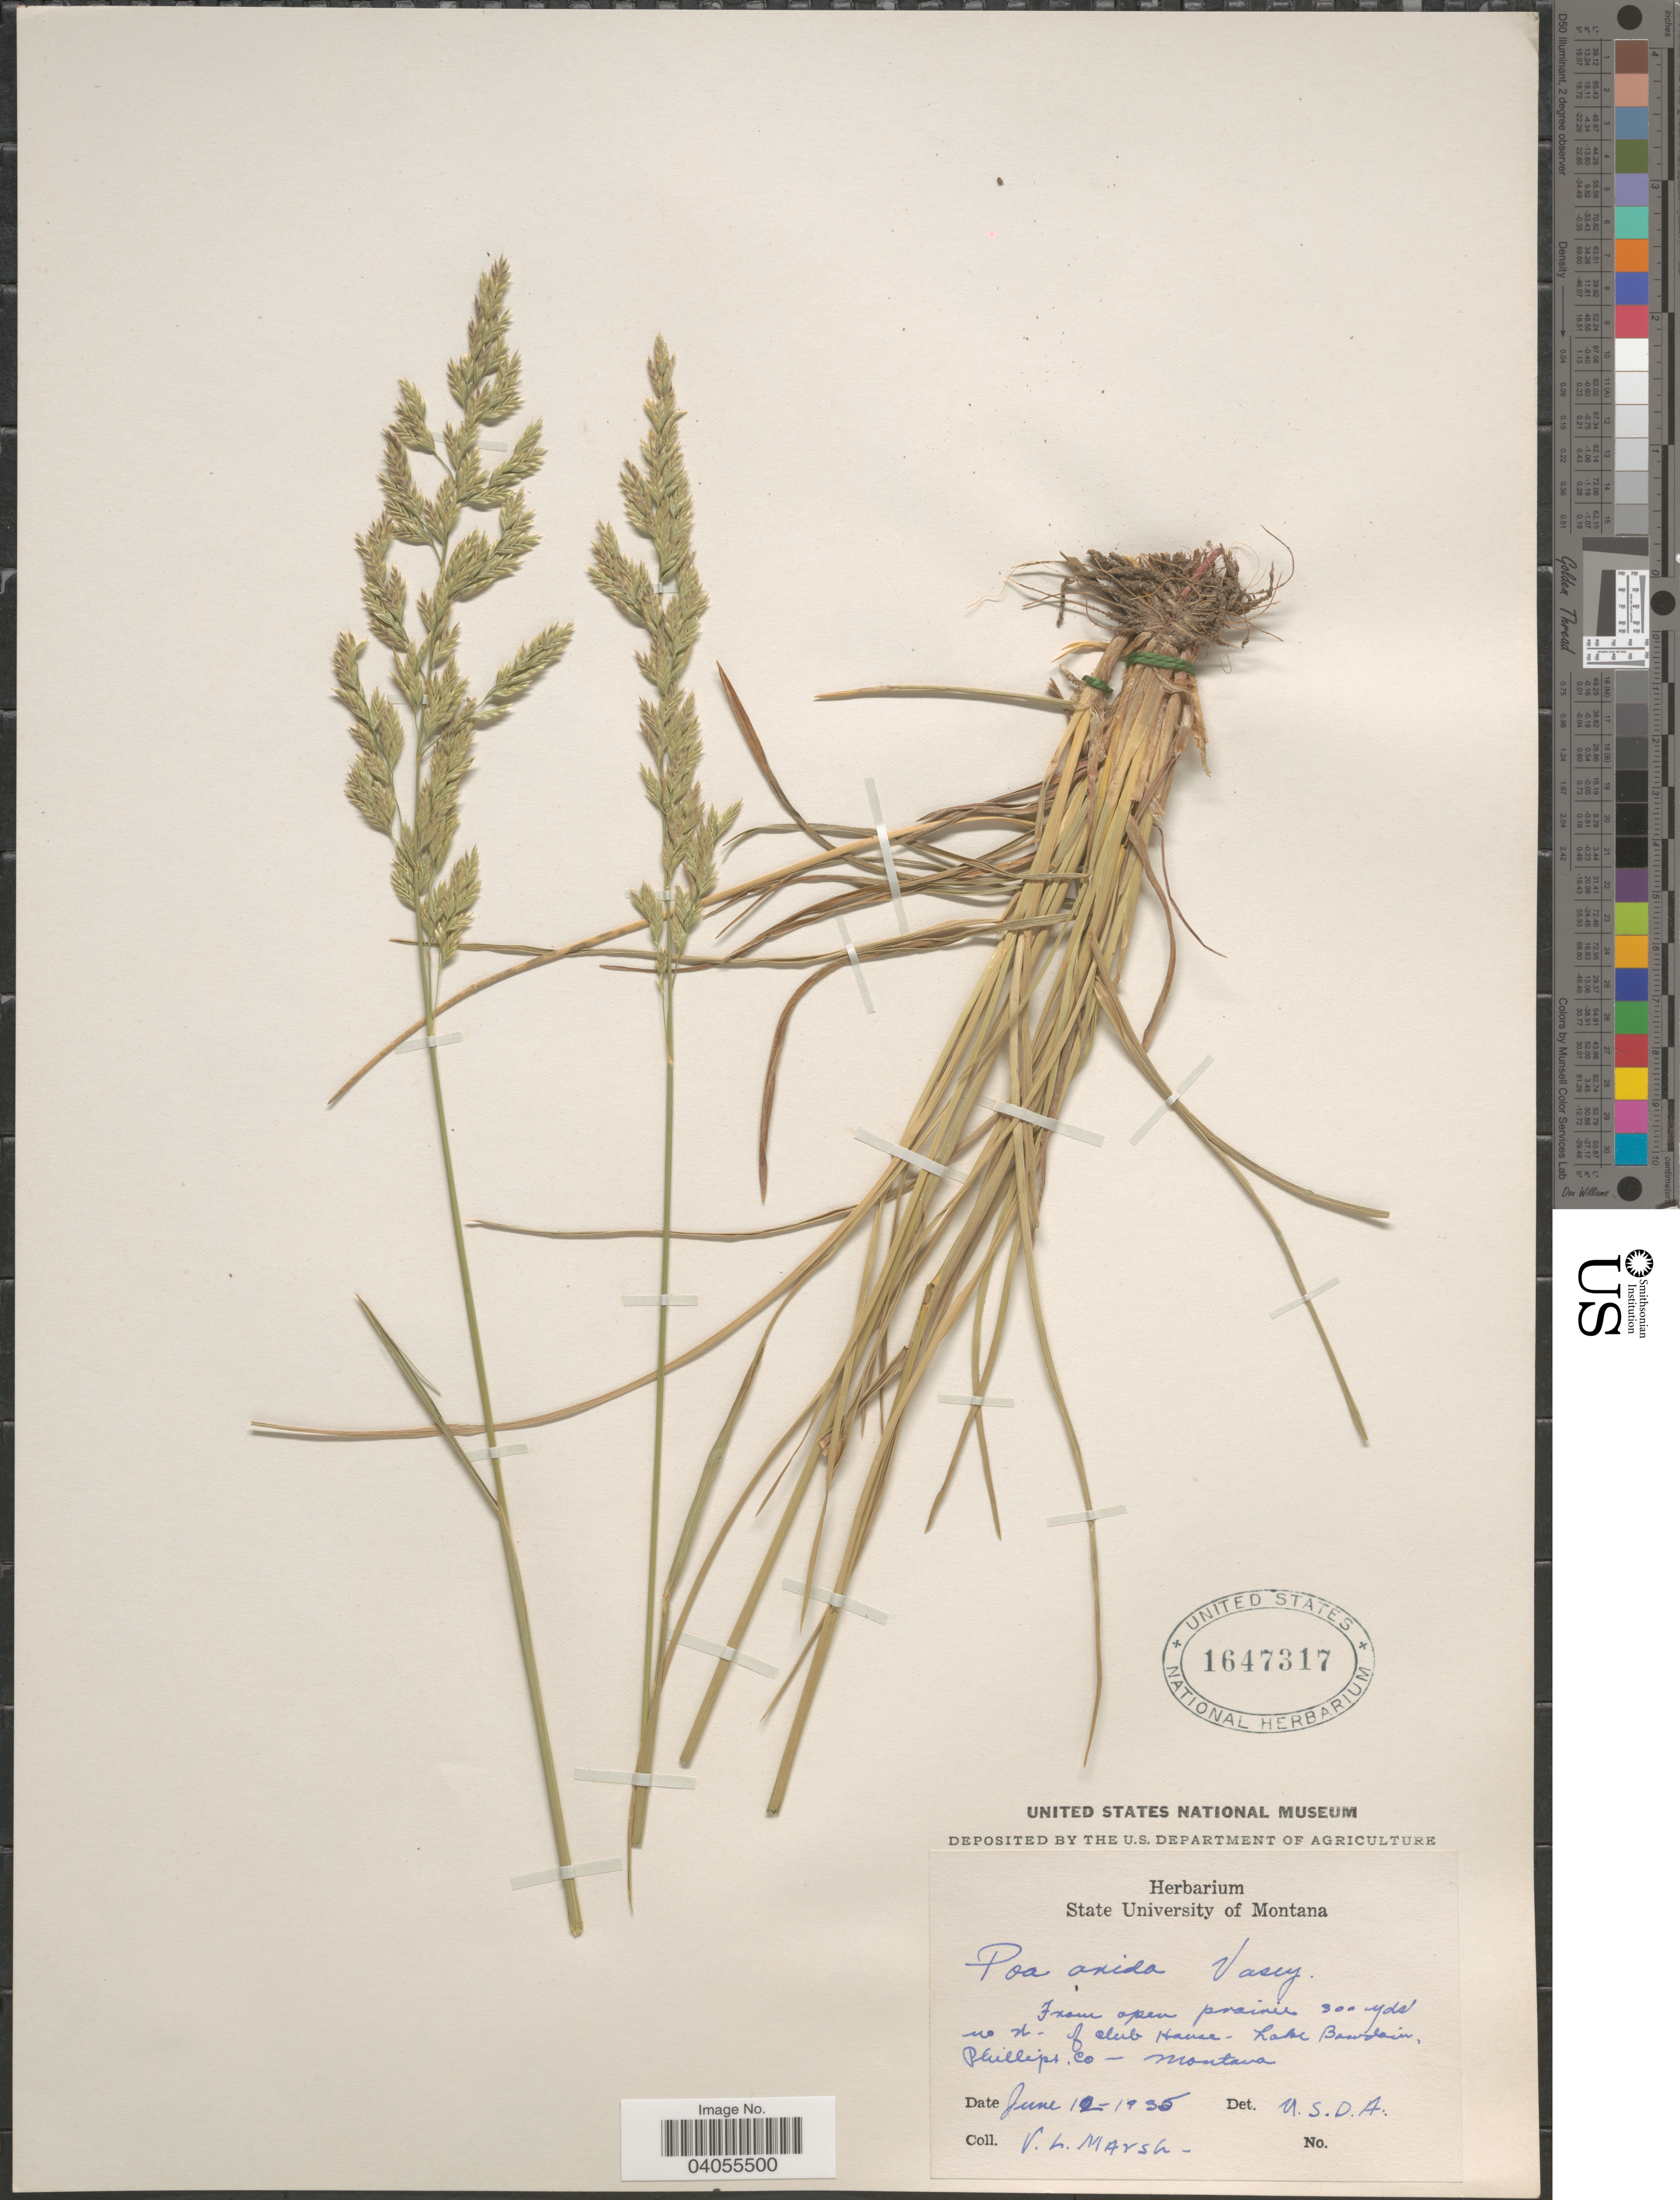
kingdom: Plantae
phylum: Tracheophyta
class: Liliopsida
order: Poales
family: Poaceae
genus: Poa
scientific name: Poa arida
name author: Vasey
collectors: V. L. Marsh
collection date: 1935-06-12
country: United States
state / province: Montana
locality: From open prairie 300 yds nw. of Club House - Lake Bowdain, Phillips Co.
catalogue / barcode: US 1647317